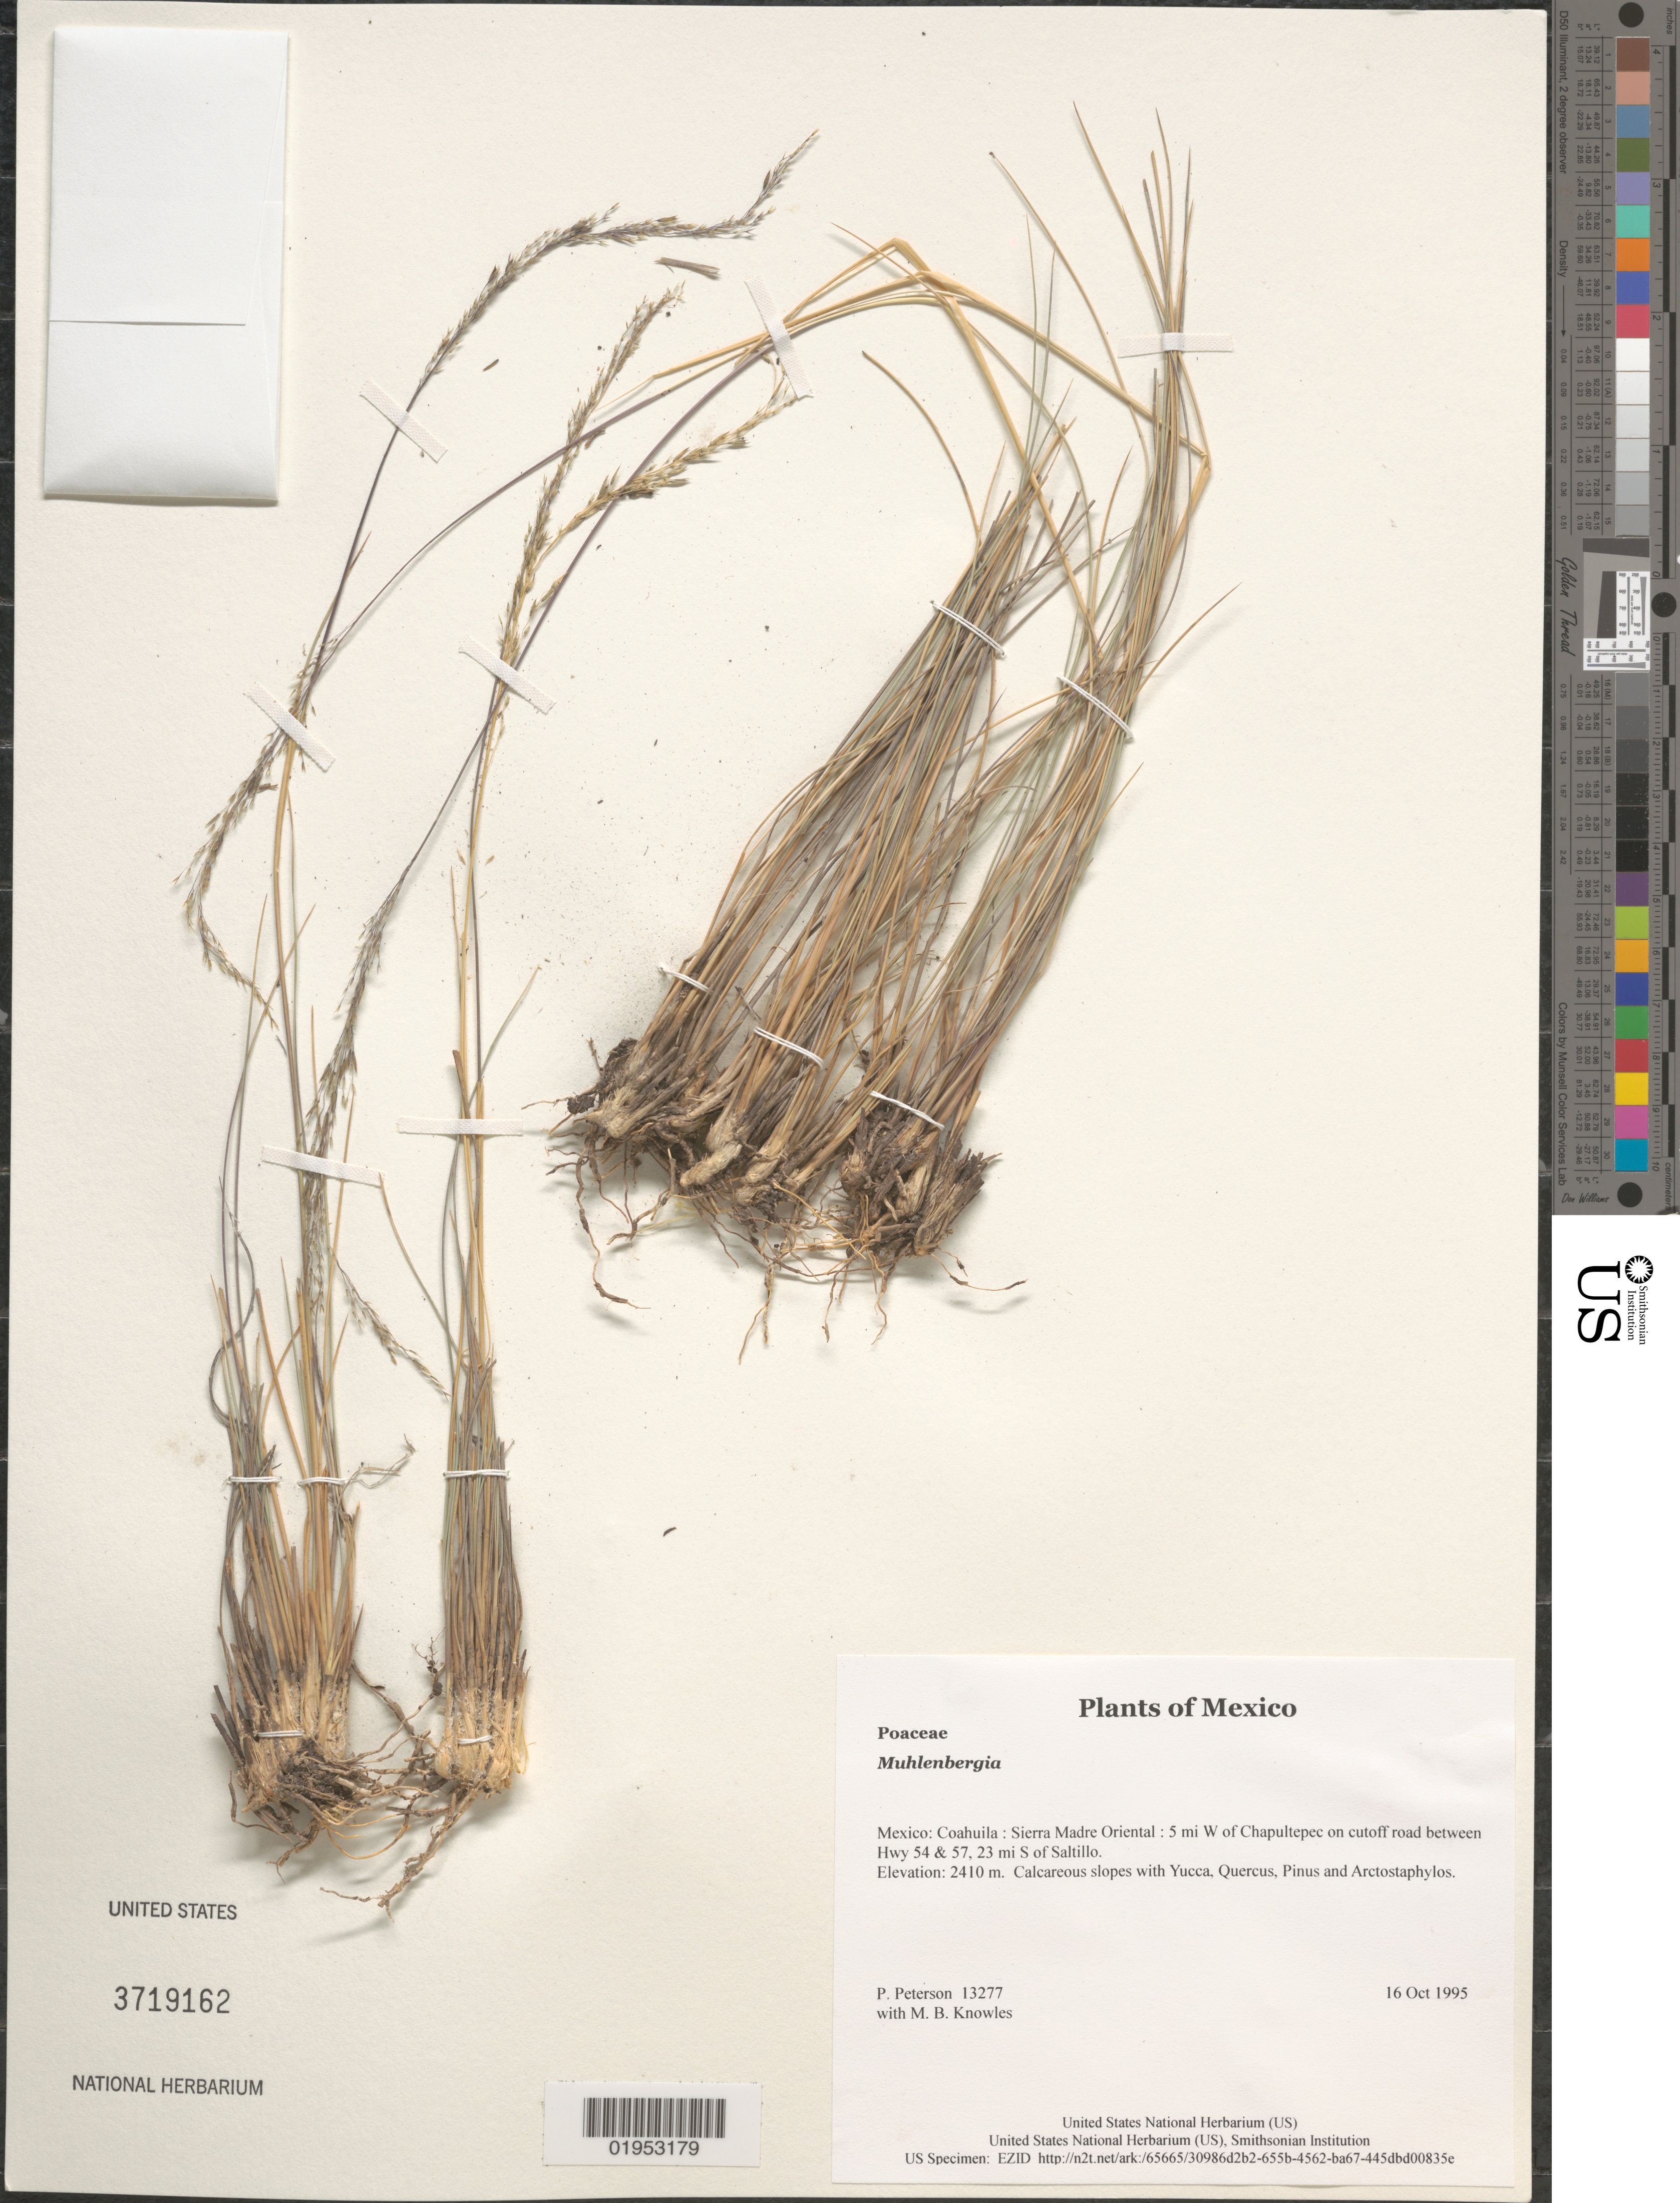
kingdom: Plantae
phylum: Tracheophyta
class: Liliopsida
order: Poales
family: Poaceae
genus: Muhlenbergia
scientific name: Muhlenbergia sp.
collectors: P. M. Peterson & M. B. Knowles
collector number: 13277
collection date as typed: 16 Oct 1995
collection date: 1995-10-16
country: Mexico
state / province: Coahuila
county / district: Sierra Madre Oriental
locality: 5 mi W of Chapultepec on cutoff road between Hwy 54 & 57, 23 mi S of Saltillo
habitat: Calcareous slopes with Yucca, Quercus, Pinus and Arctostaphylos.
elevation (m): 2410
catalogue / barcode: US 3719162